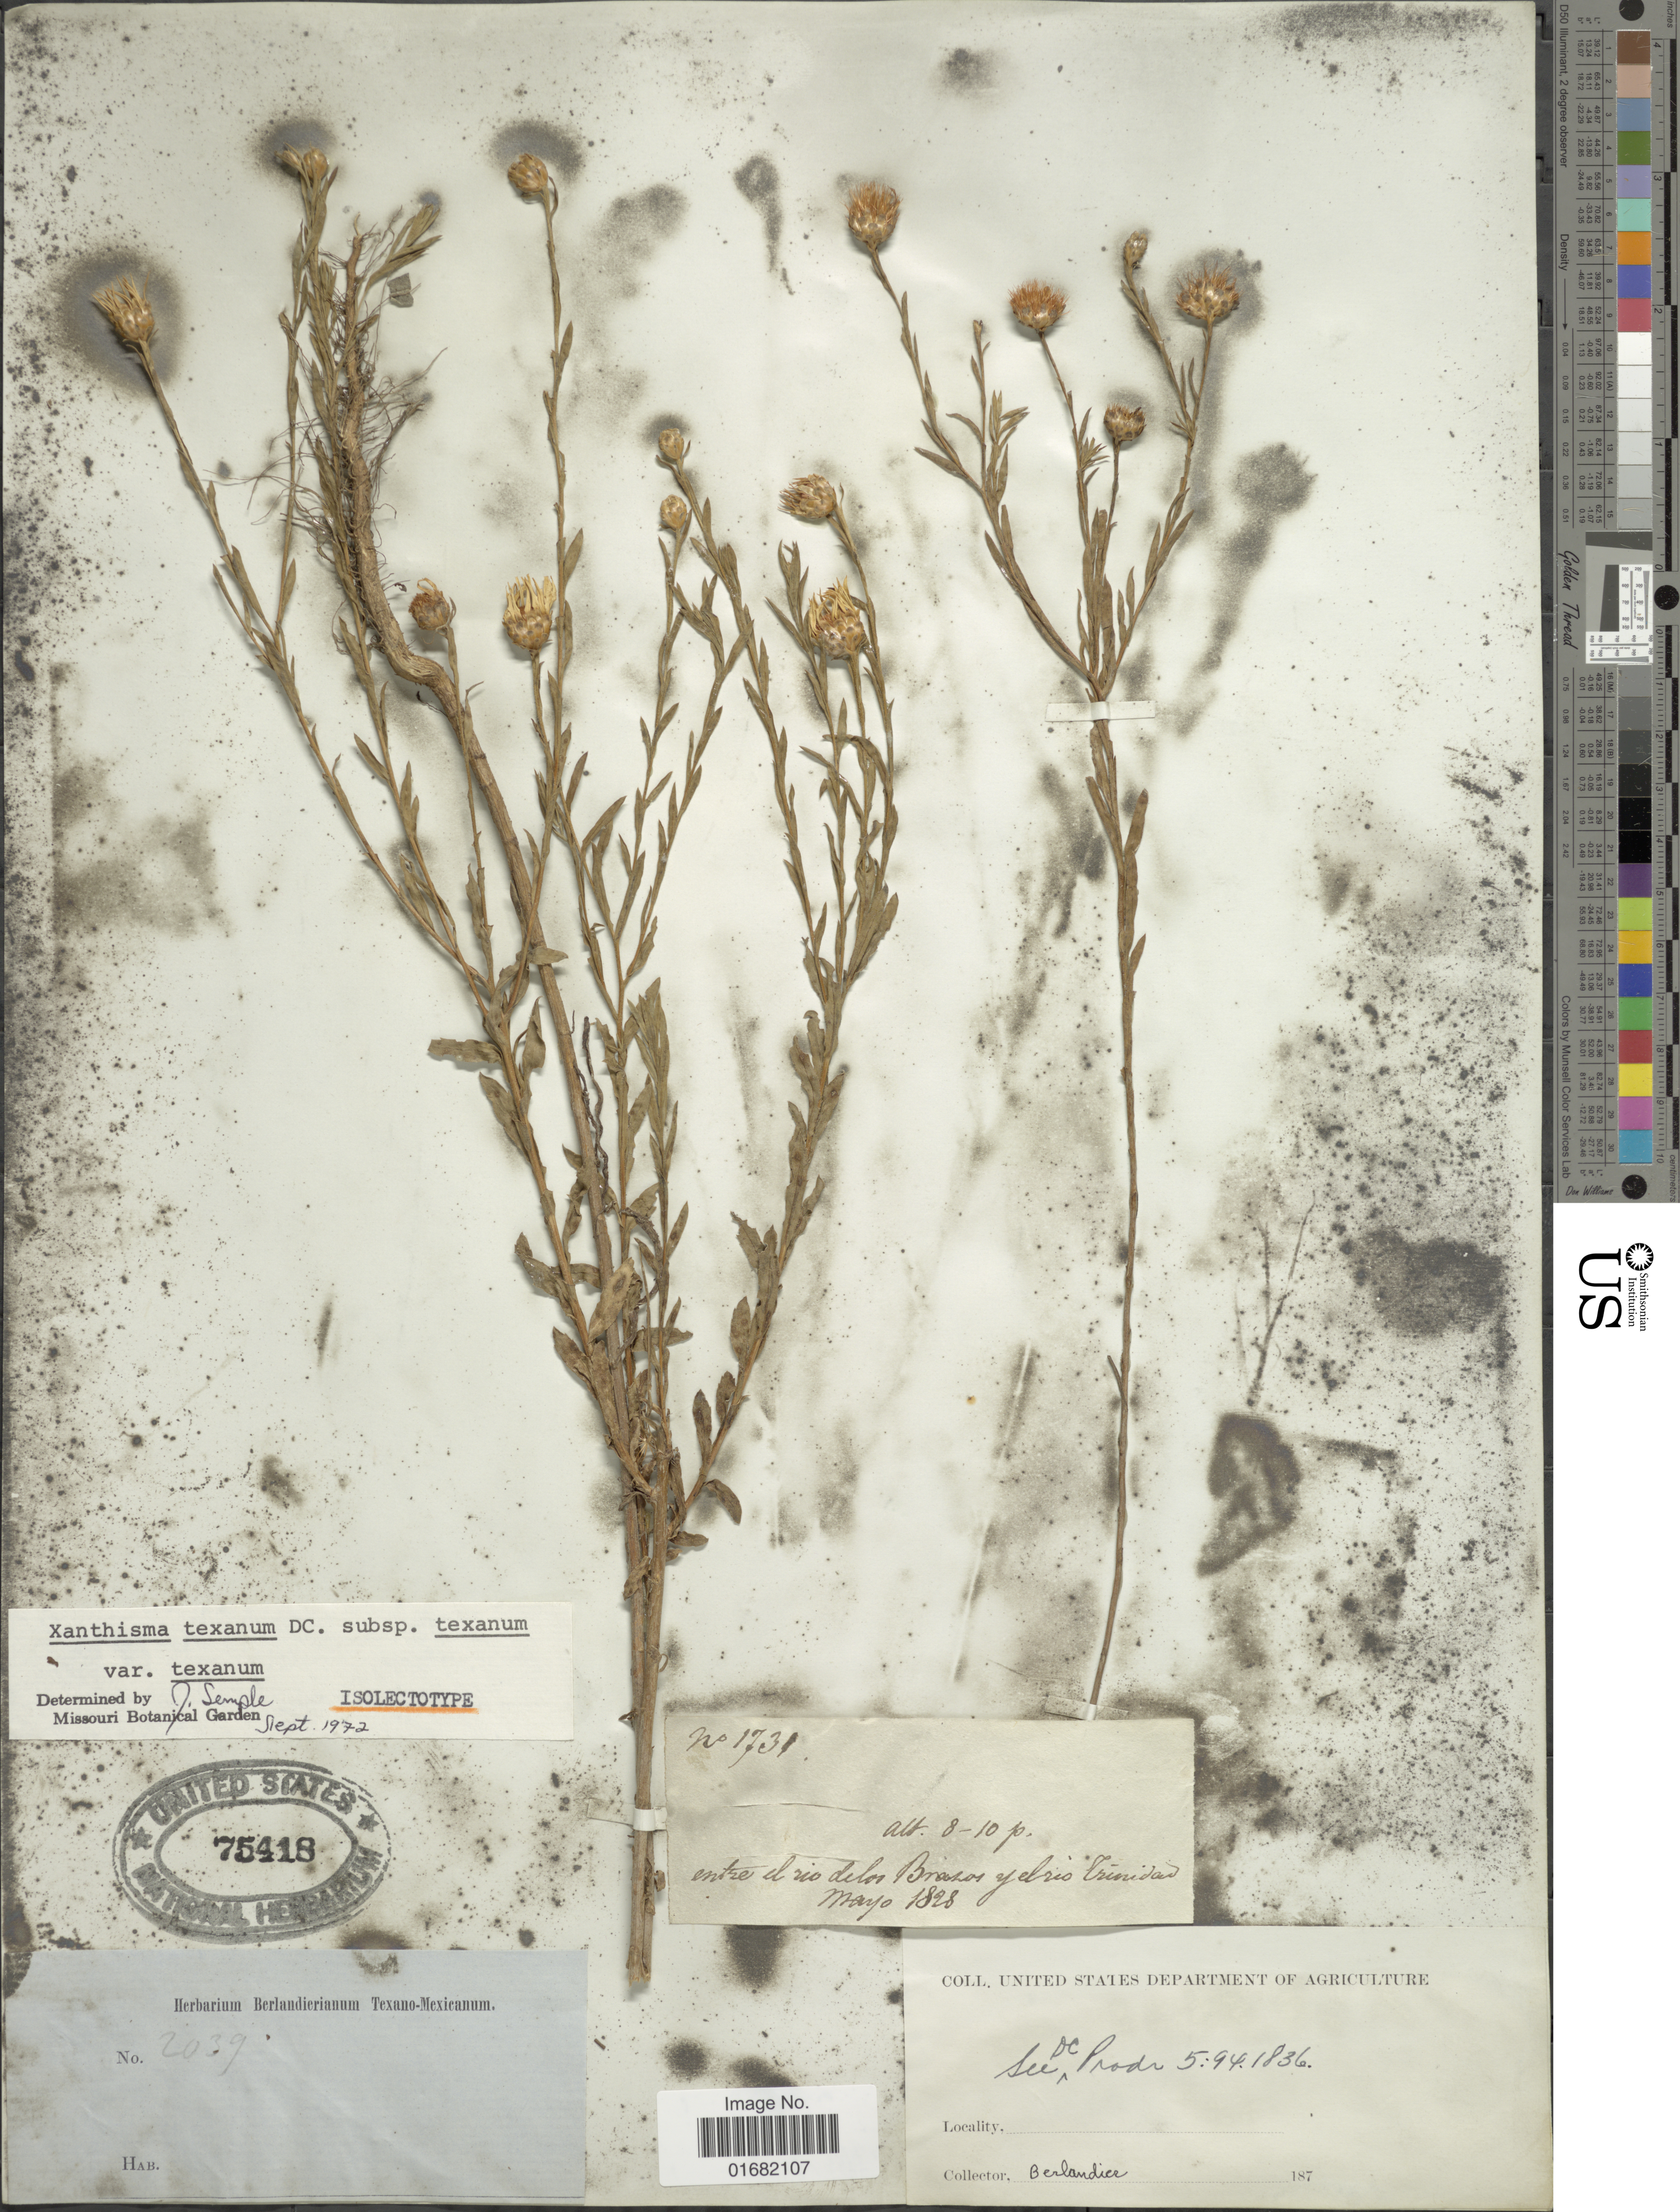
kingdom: Plantae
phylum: Tracheophyta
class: Magnoliopsida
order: Asterales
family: Asteraceae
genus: Xanthisma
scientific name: Xanthisma texanum var. texanum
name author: DC.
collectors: J. L. Berlandier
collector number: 1731?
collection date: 1828-05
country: Mexico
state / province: Sonora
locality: Entre el rio de los Brazos y el rio Trinidad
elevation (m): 2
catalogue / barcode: US 75418